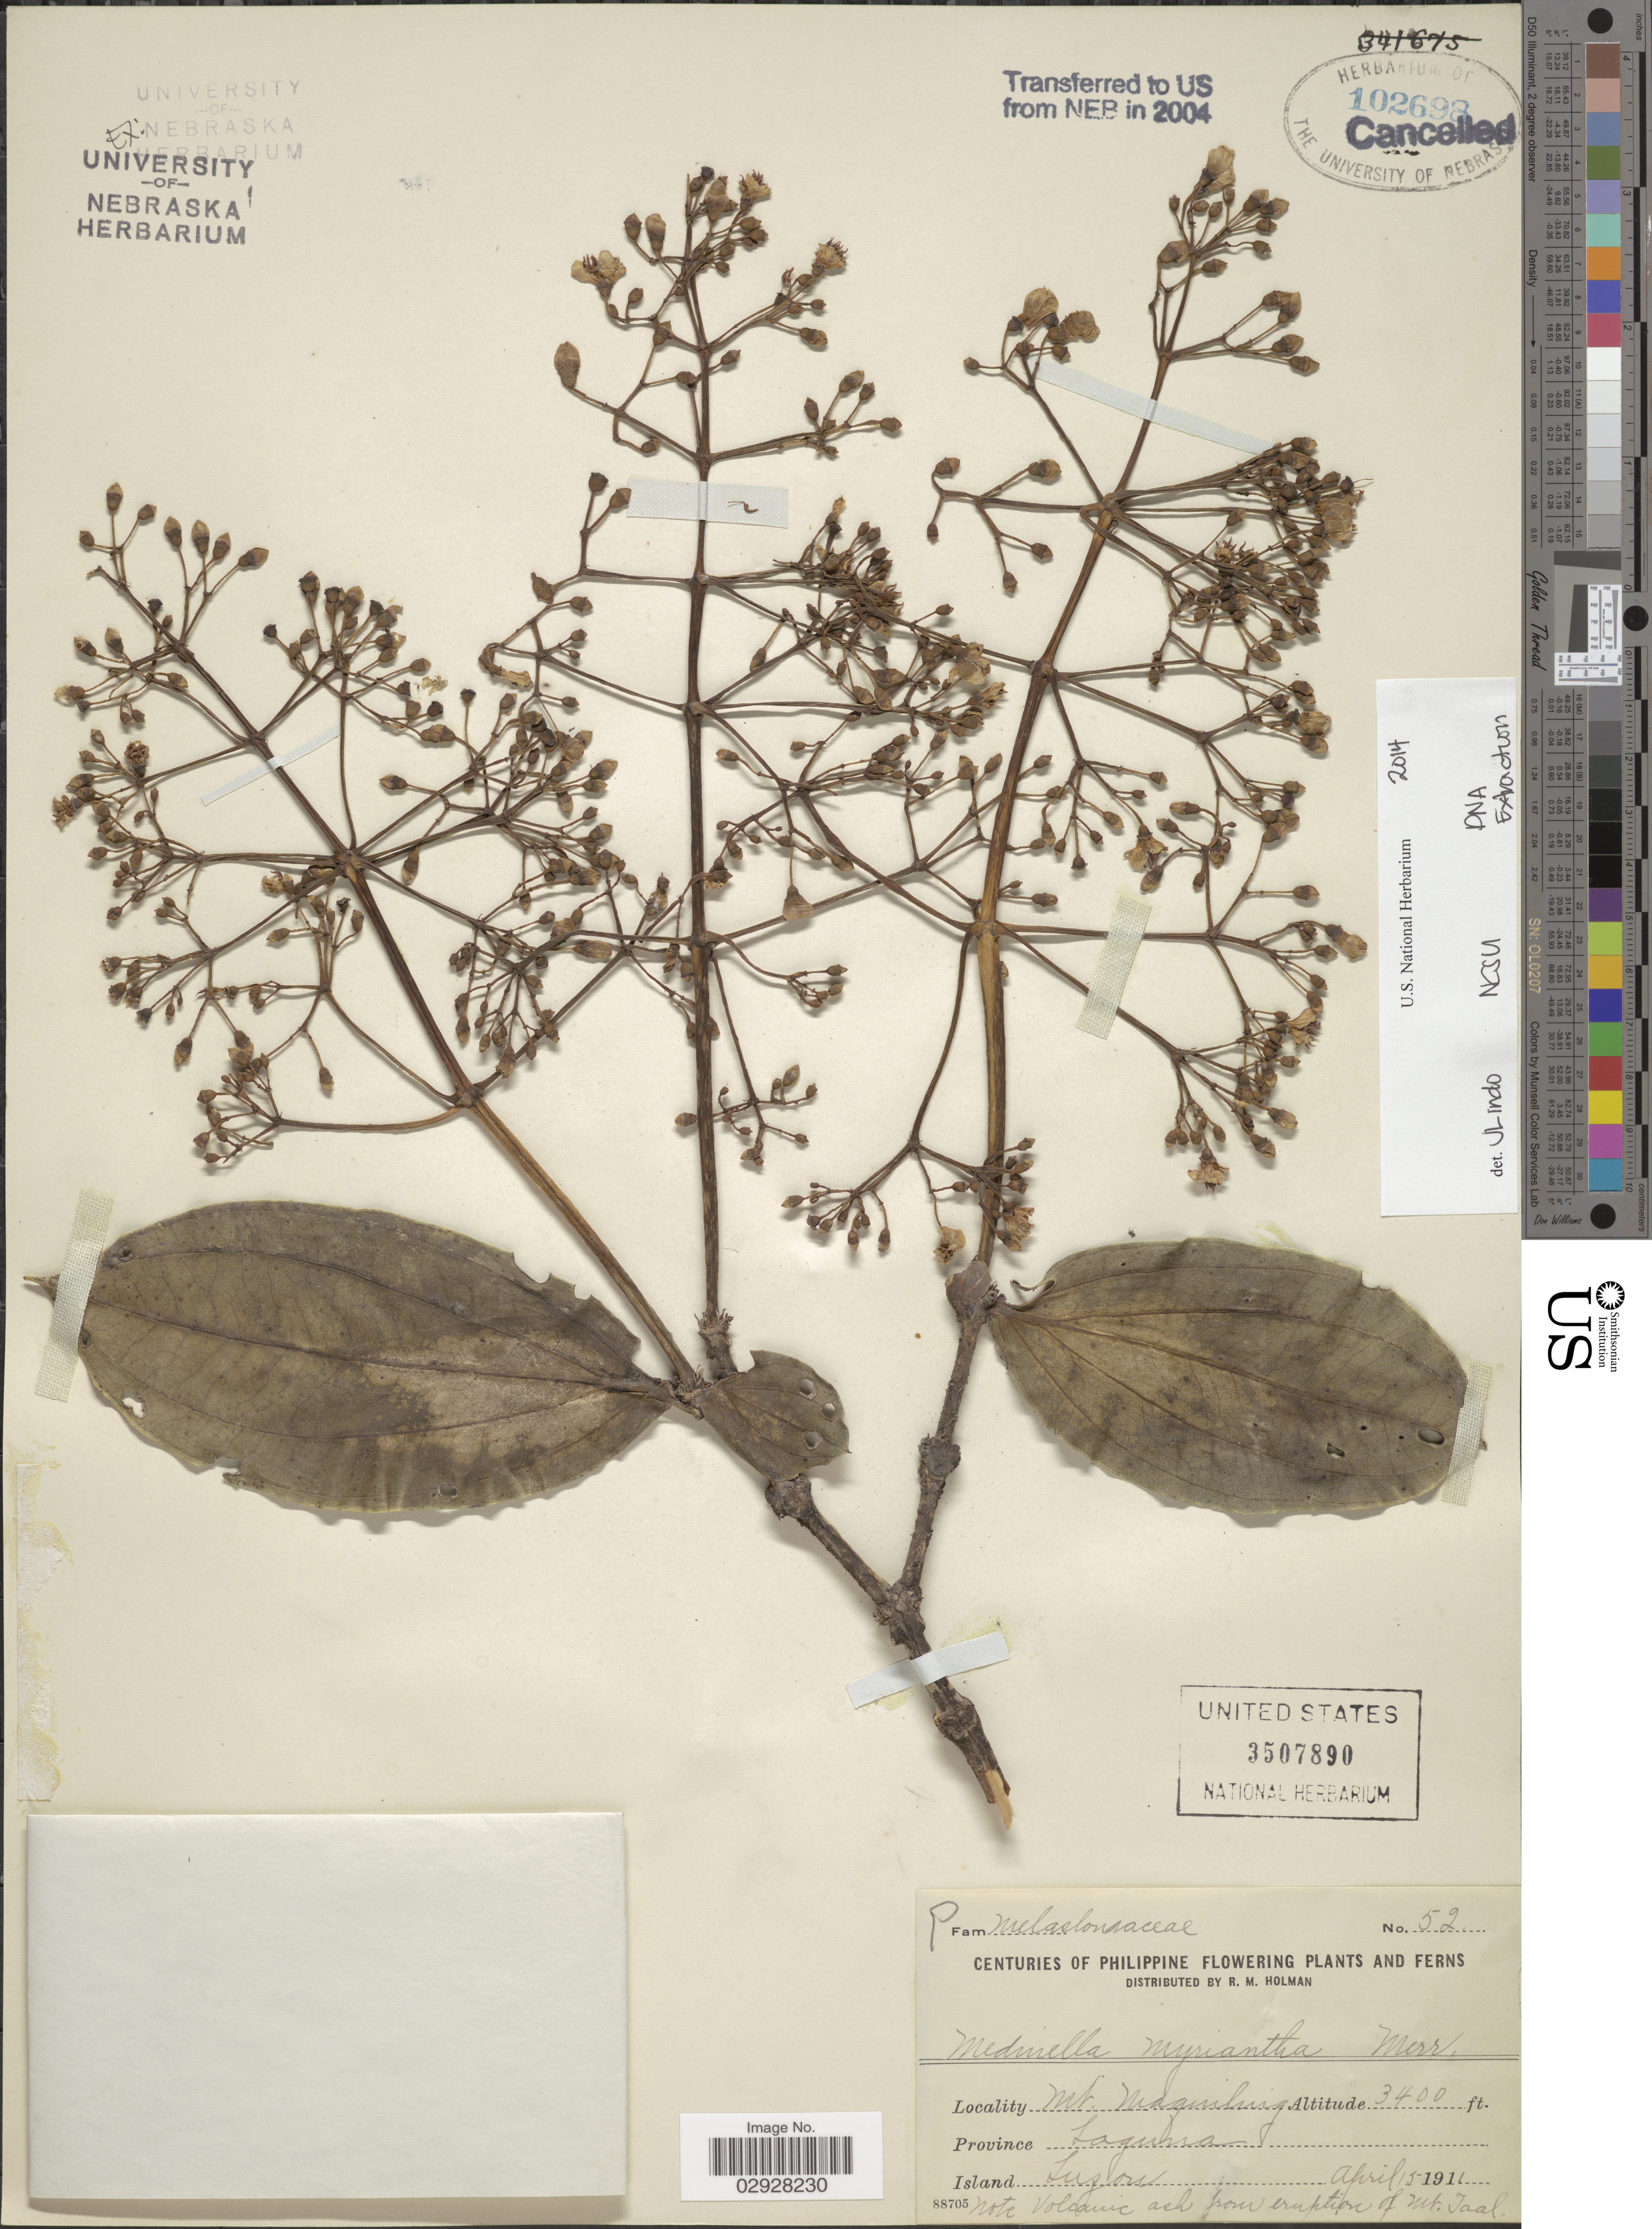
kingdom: Plantae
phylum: Tracheophyta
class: Magnoliopsida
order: Myrtales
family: Melastomataceae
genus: Medinilla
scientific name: Medinilla multiflora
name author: Merr.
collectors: R. Holman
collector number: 52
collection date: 1911-04-15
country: Philippines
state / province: Calabarzon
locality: Mt. Maquiling, Province Laguna, Island Luzon.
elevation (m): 1036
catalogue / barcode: US 3507890